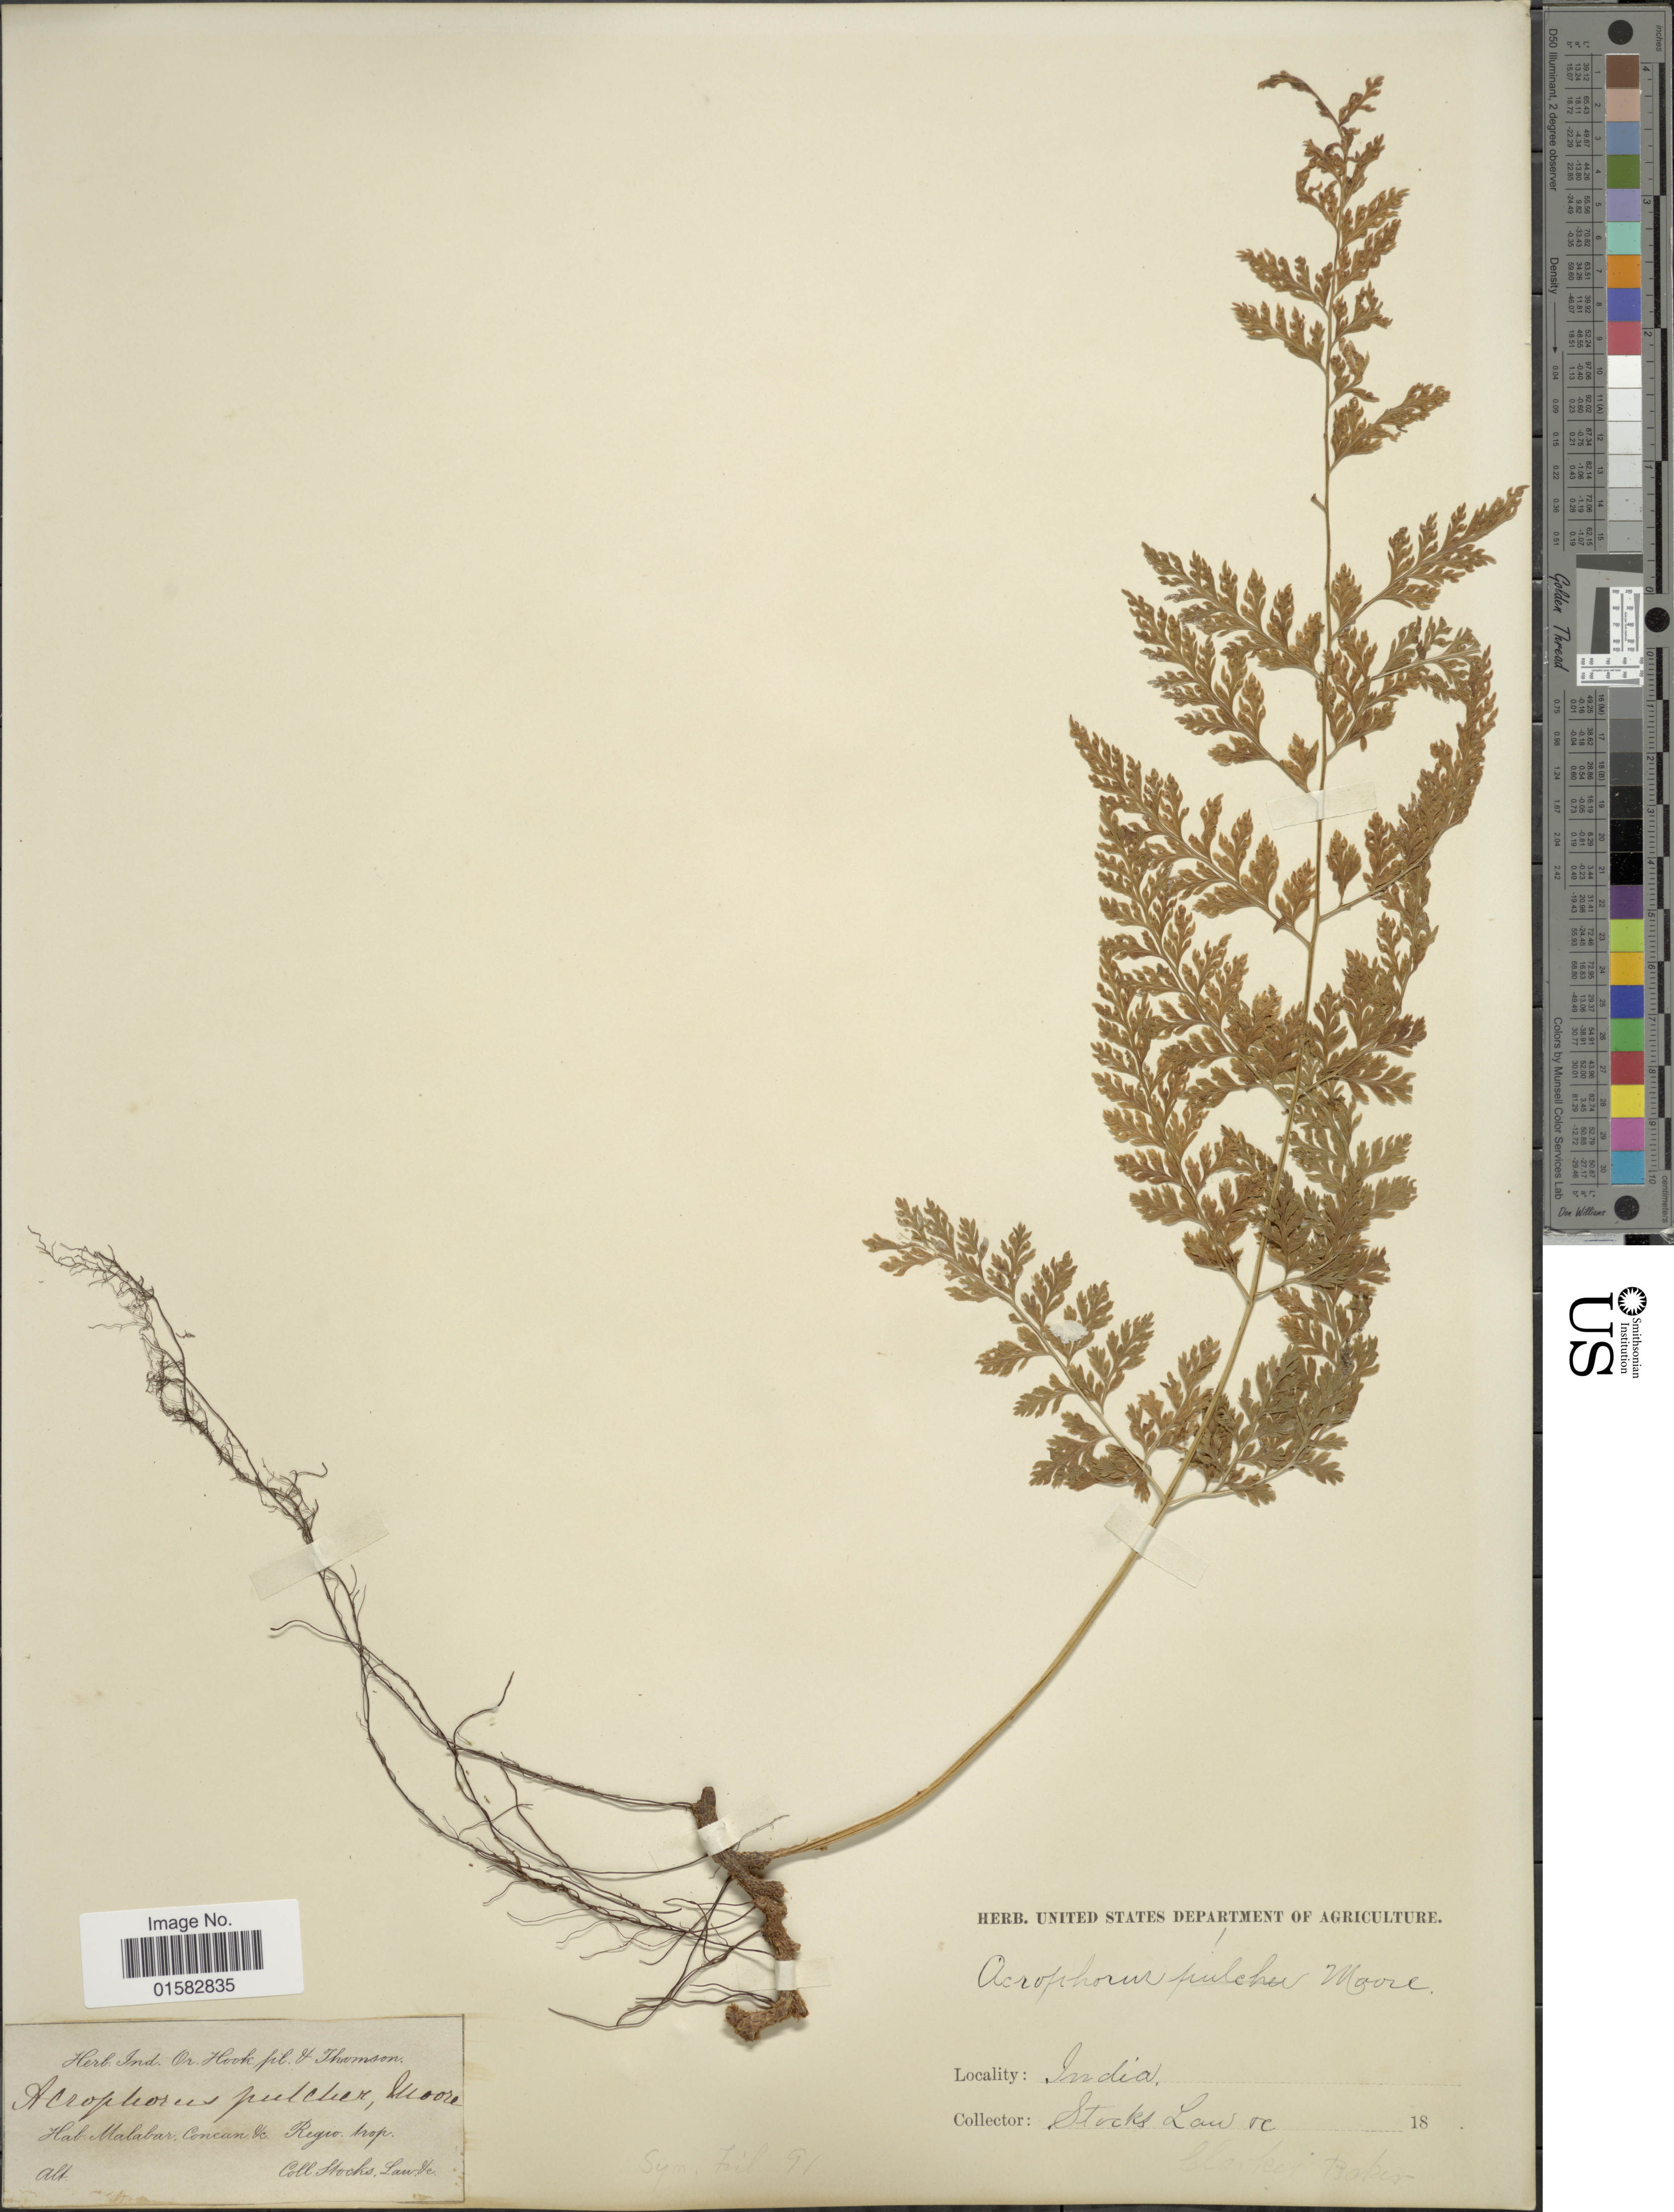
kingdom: Plantae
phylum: Tracheophyta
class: Polypodiopsida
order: Polypodiales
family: Davalliaceae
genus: Davallia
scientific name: Davallia pulchra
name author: D. Don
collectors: J. Stocks & J. Law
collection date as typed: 18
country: India